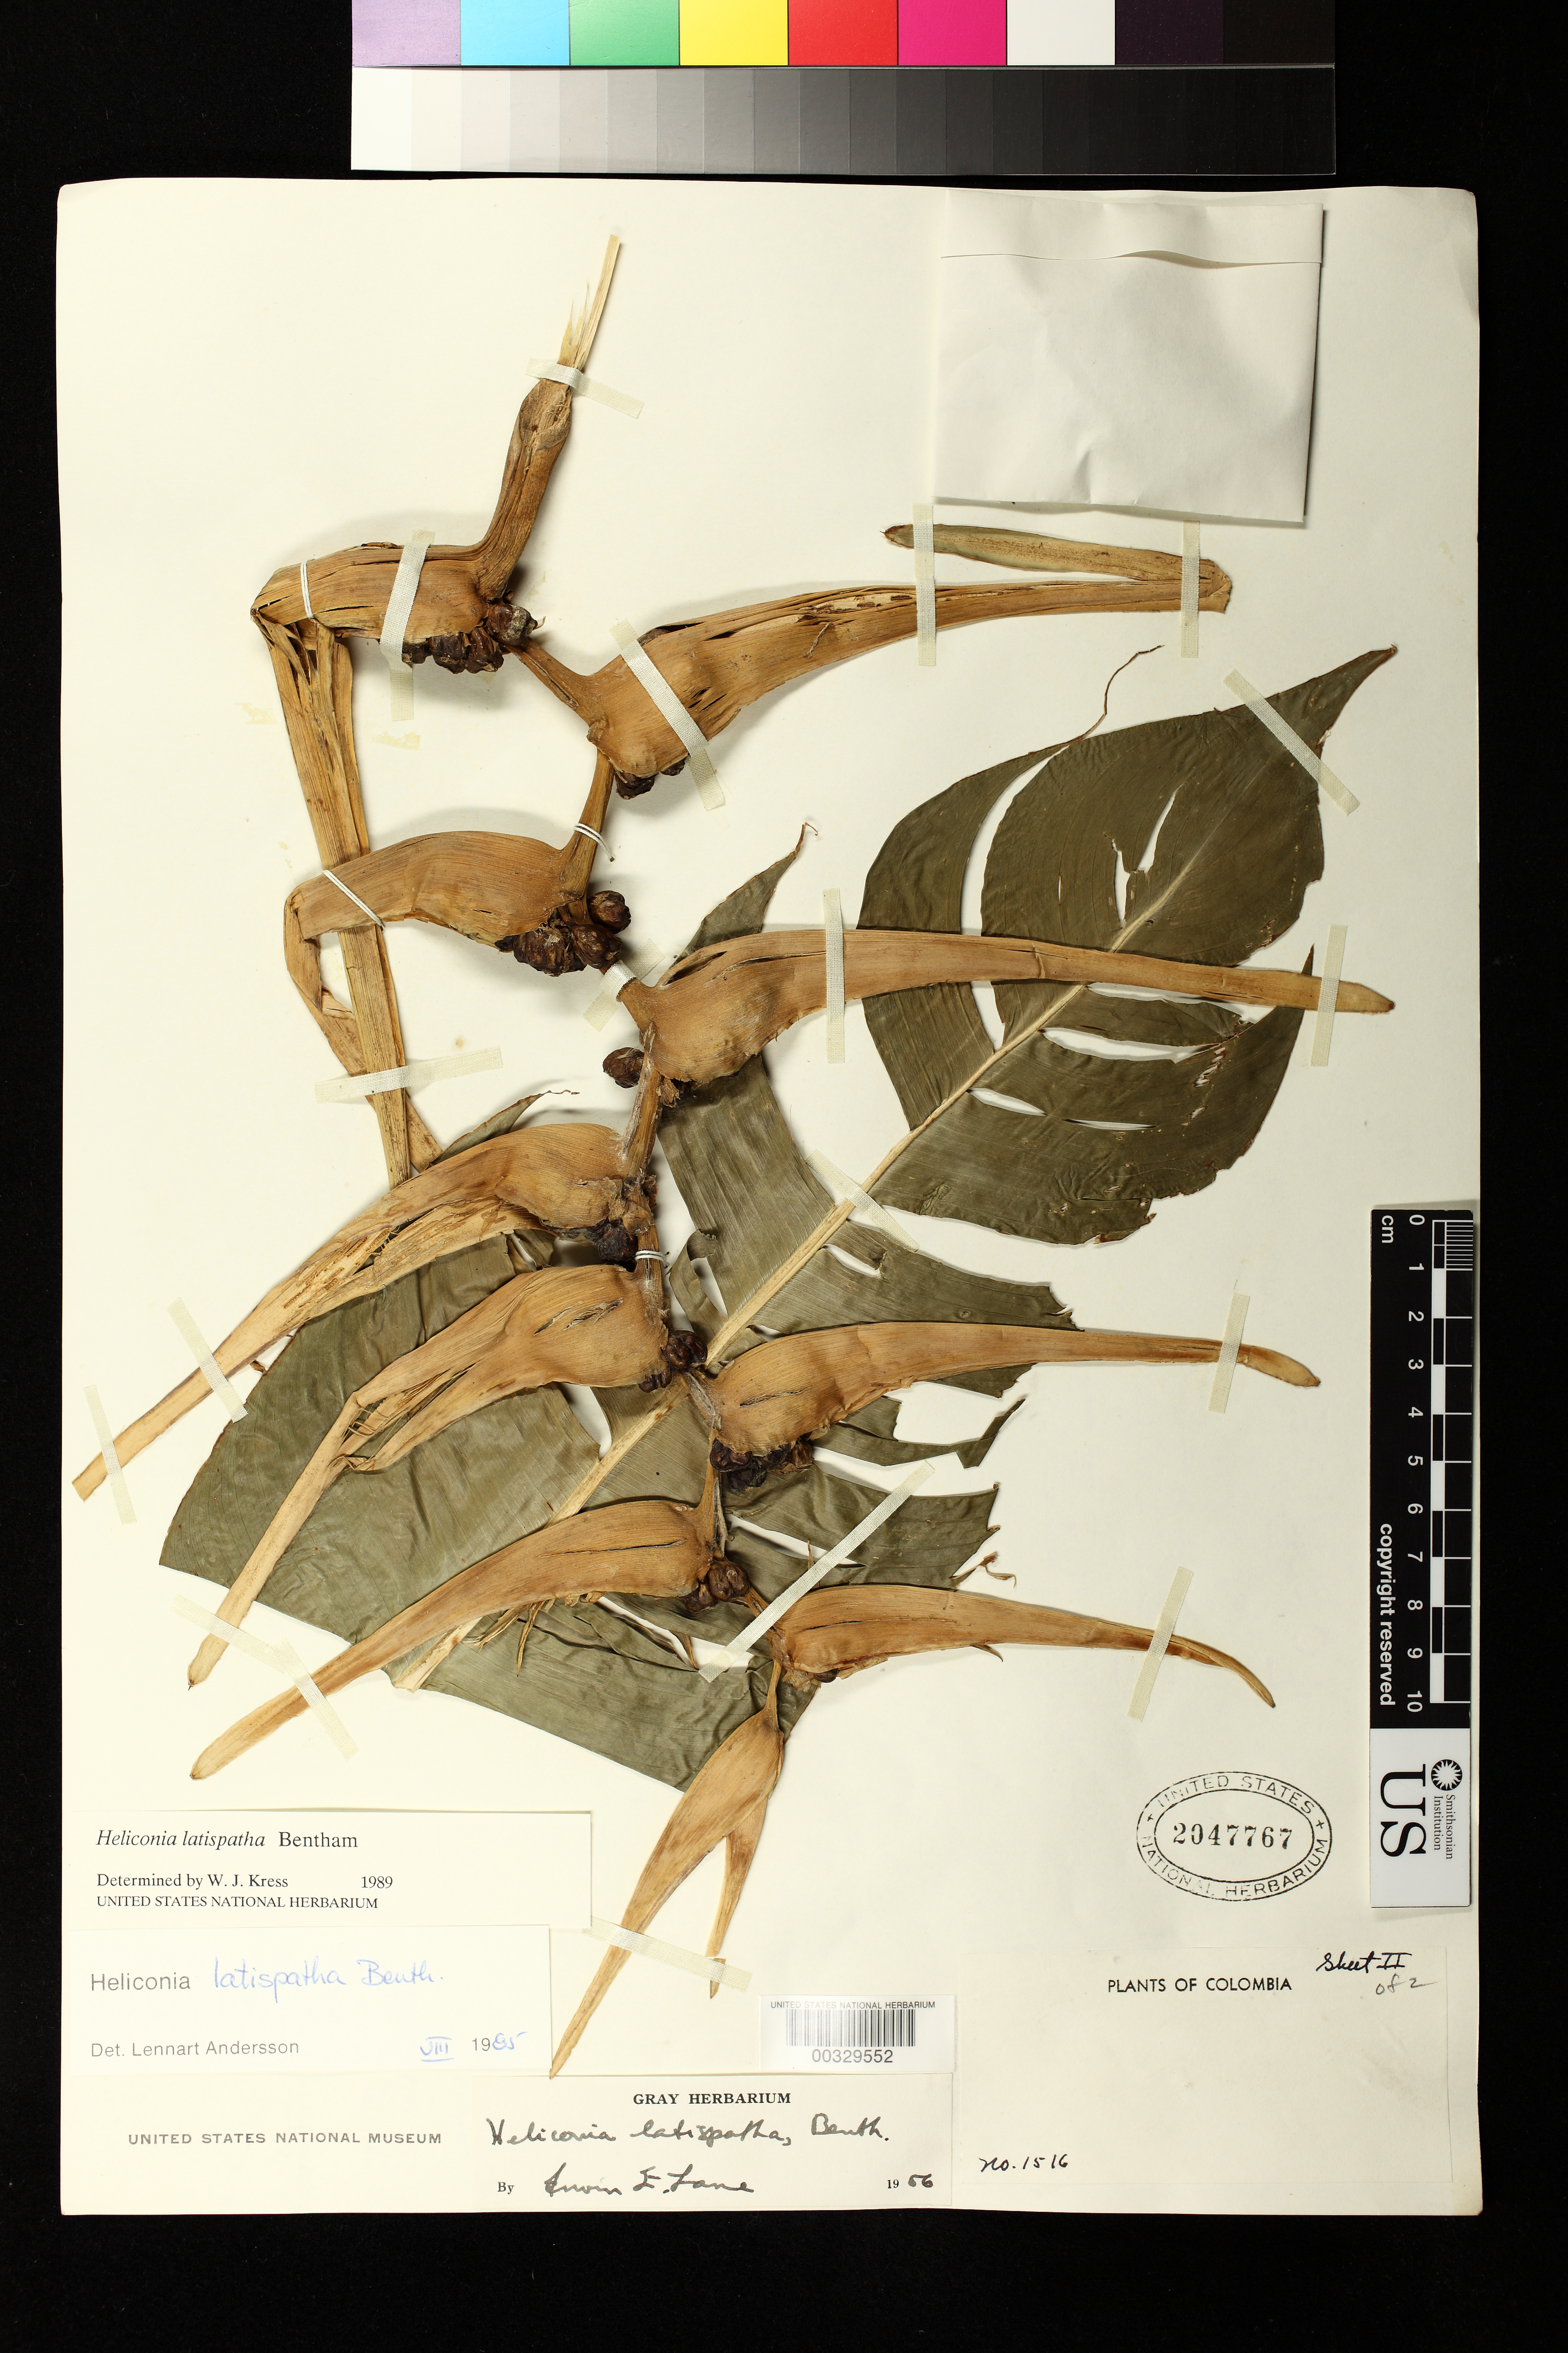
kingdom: Plantae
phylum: Tracheophyta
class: Liliopsida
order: Zingiberales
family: Heliconiaceae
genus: Heliconia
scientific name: Heliconia latispatha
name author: Benth.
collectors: S. G. Smith & J. M. Idrobo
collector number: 1516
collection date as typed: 21 Aug 1950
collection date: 1950-08-21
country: Colombia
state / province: Meta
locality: Rio Guejar ca 10 km below junction with Rio Zanza; N end of Cordillera Macarena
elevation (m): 470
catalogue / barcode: US 2047767